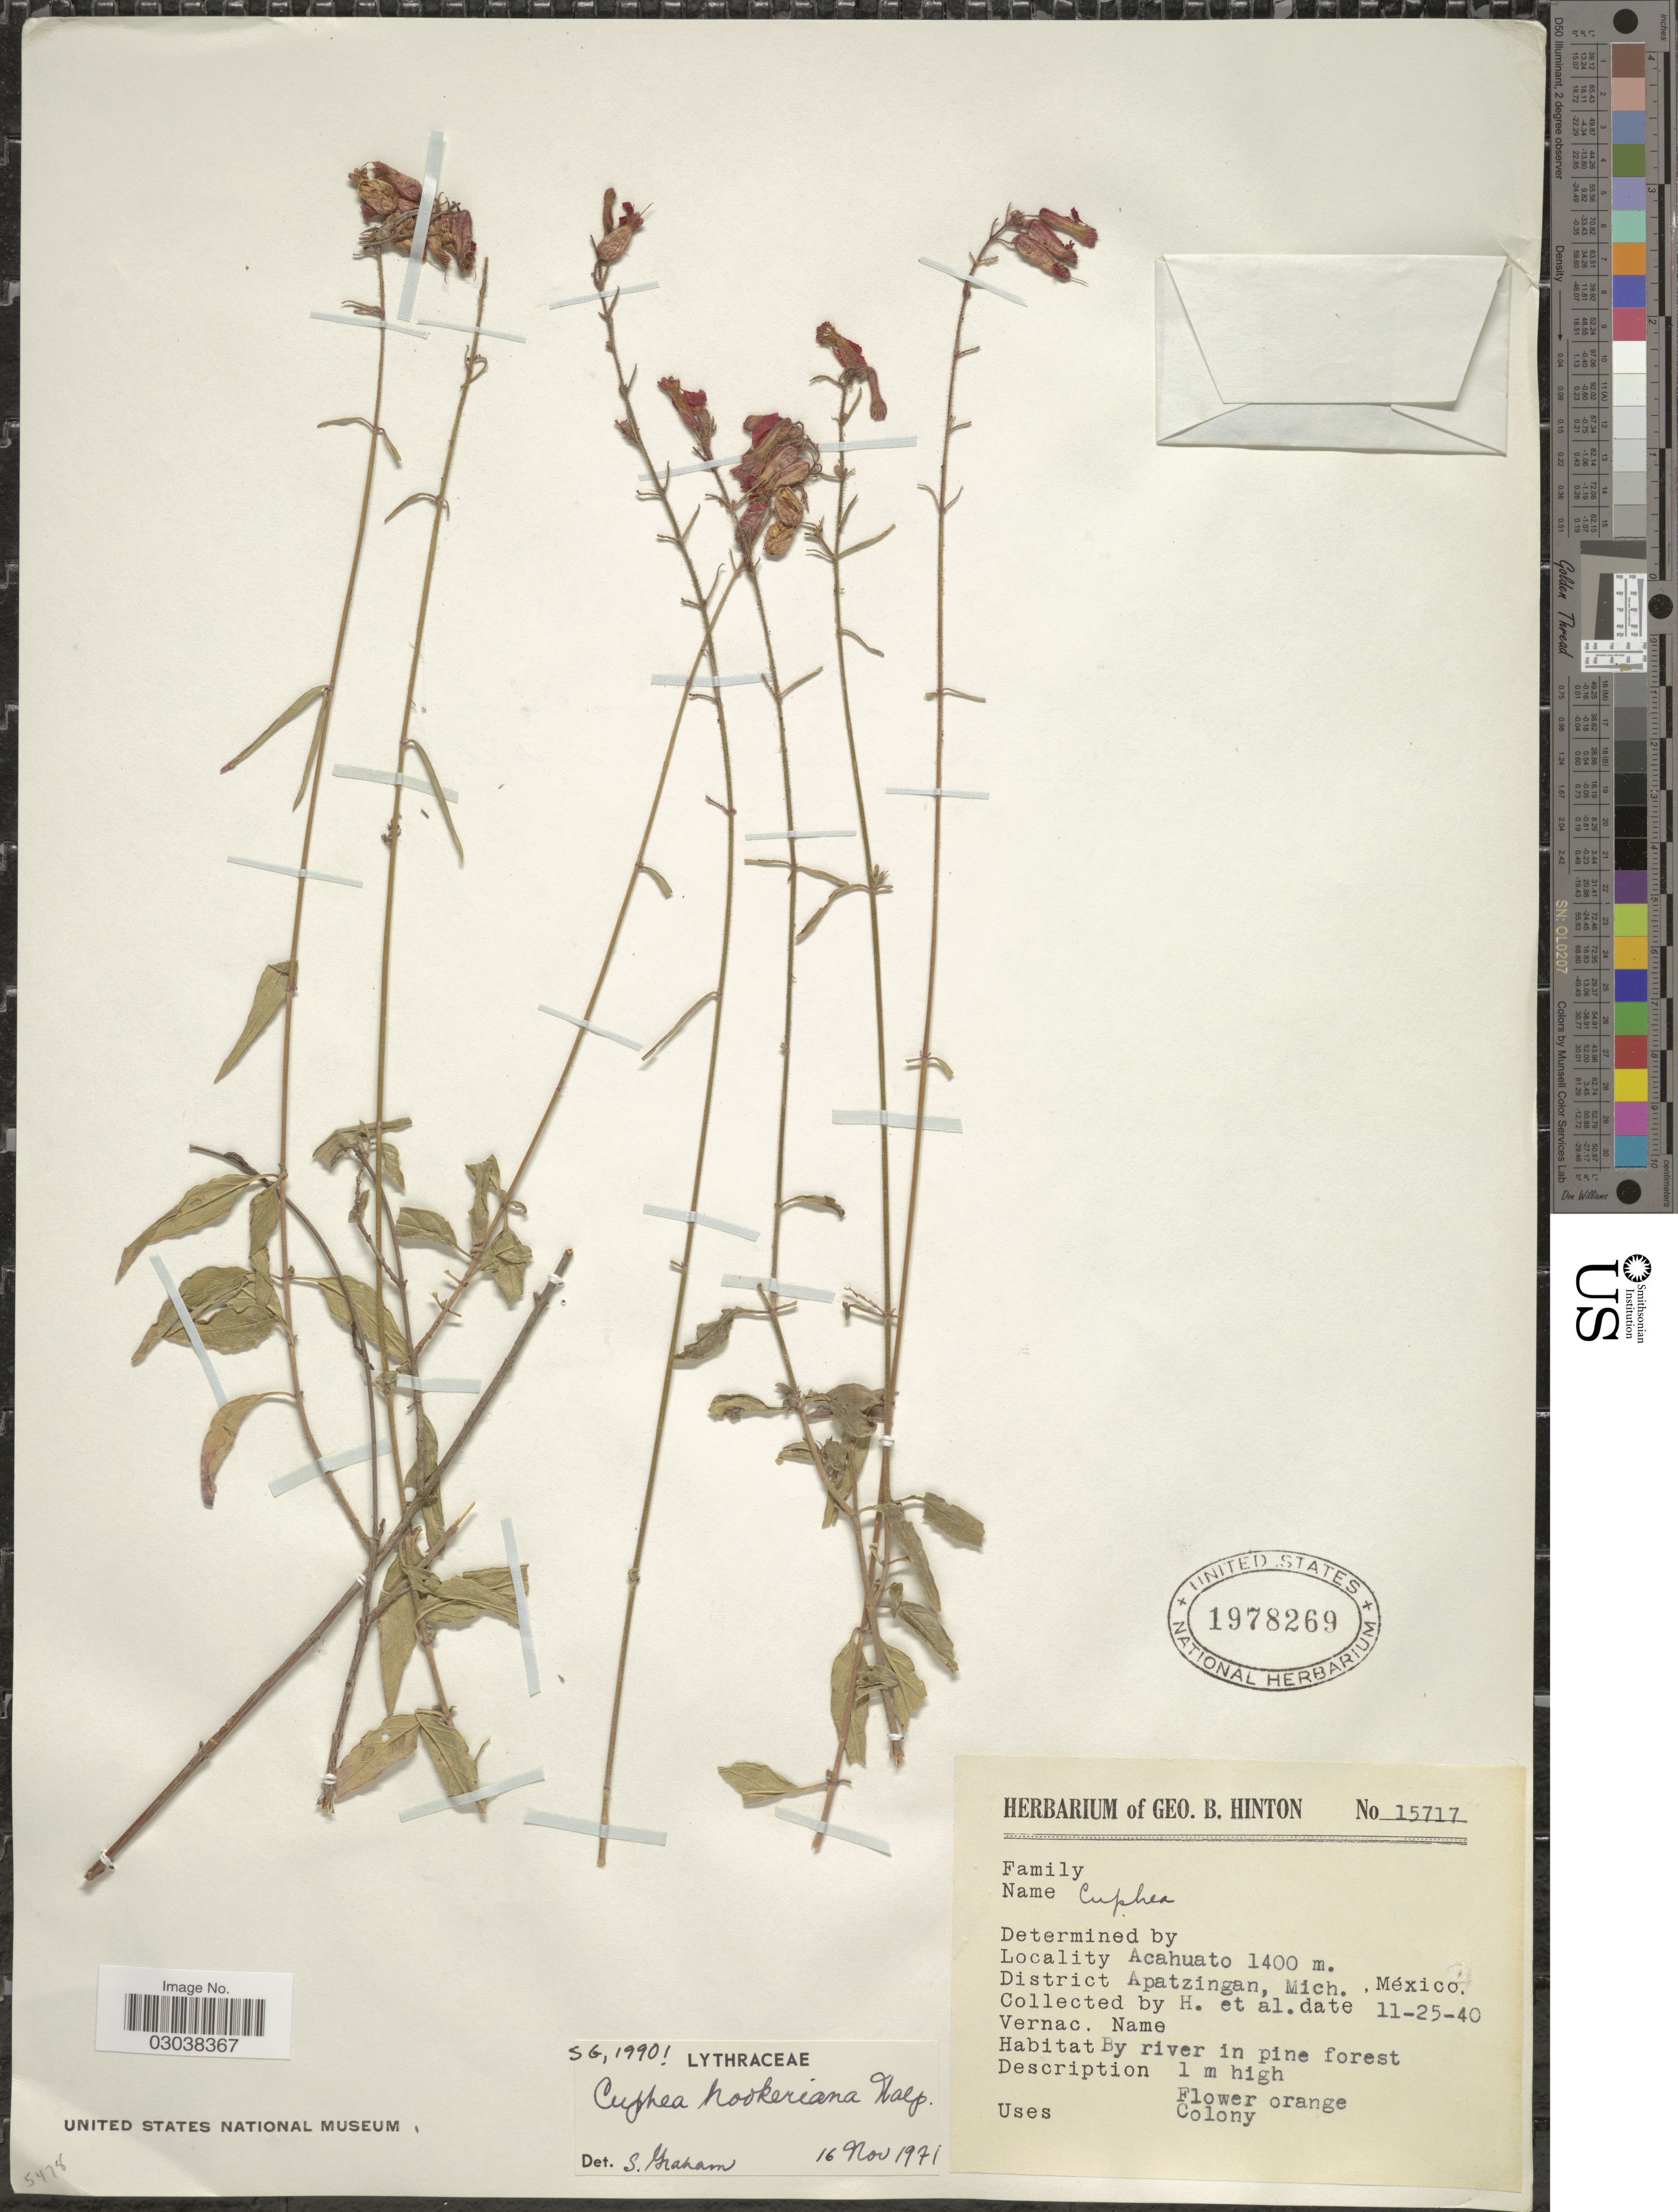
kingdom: Plantae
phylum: Tracheophyta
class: Magnoliopsida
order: Myrtales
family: Lythraceae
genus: Cuphea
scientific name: Cuphea hookeriana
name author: Walp.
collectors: G. B. Hinton & et al.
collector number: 15717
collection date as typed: Transcribed d/m/y: 25/11/40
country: Mexico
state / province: Michoacán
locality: Acahuato. District Apatzingan, Mich.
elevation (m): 1400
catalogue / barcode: US 1978269